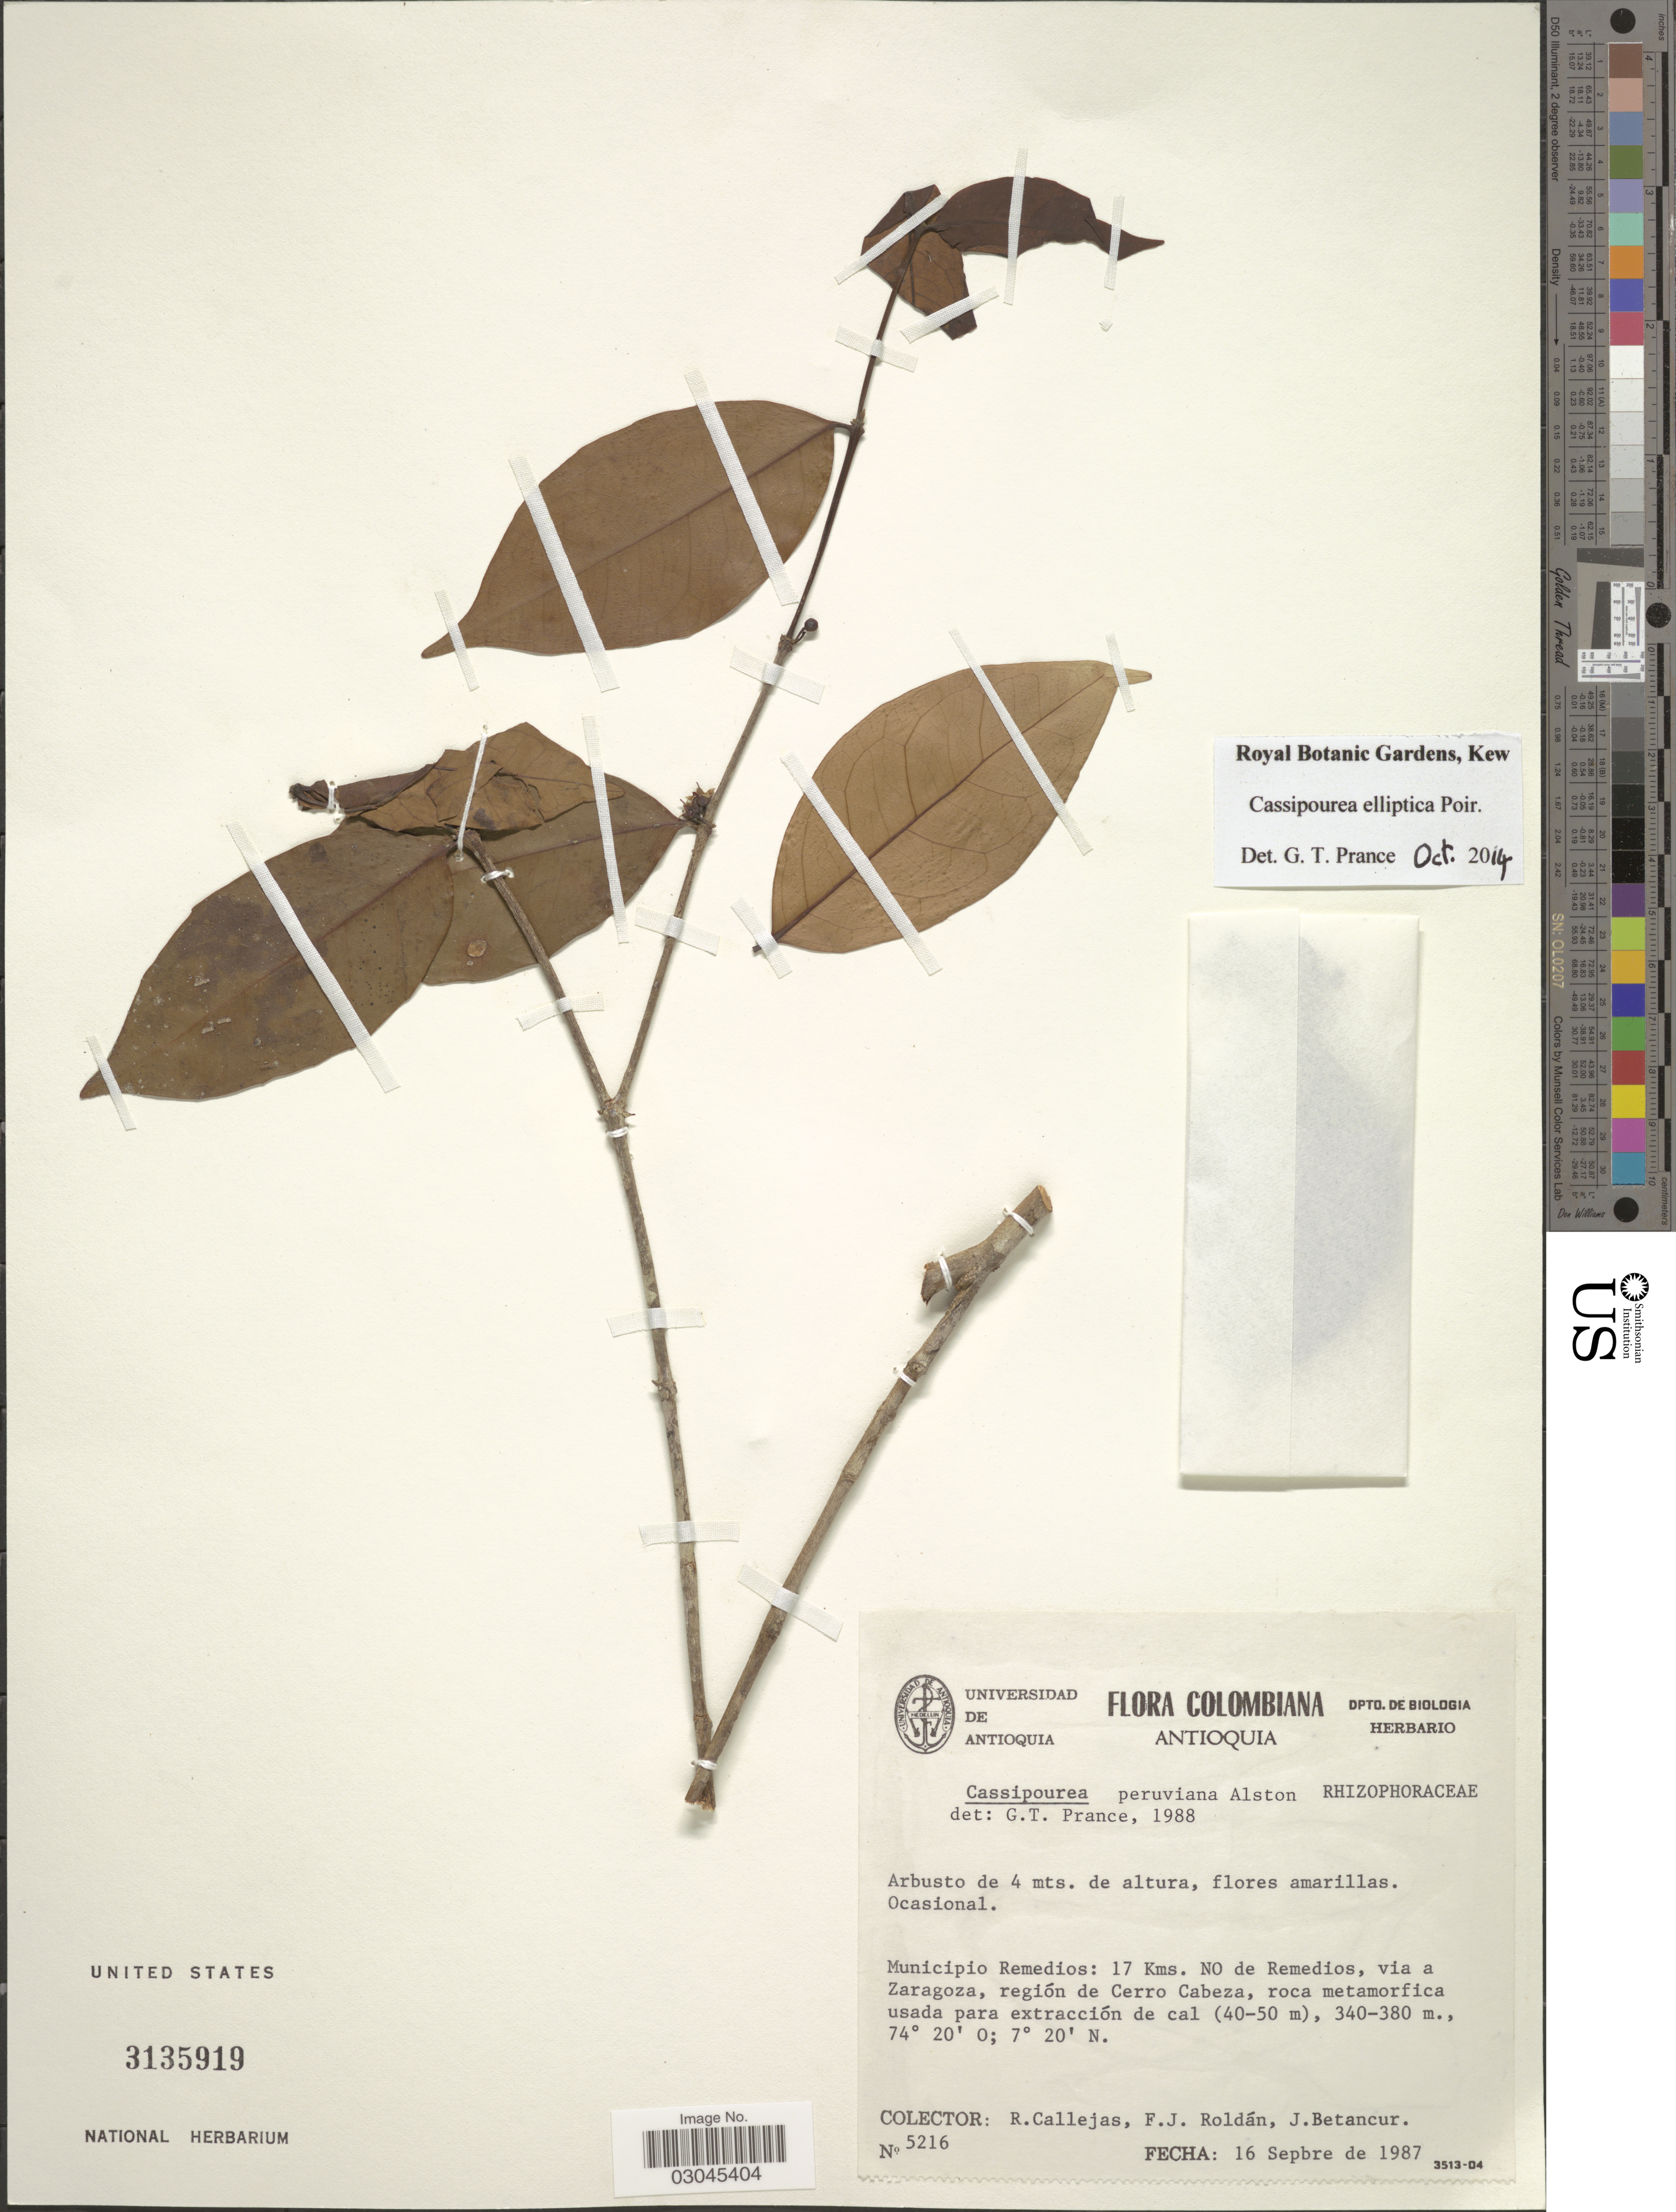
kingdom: Plantae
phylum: Tracheophyta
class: Magnoliopsida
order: Malpighiales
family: Rhizophoraceae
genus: Cassipourea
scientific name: Cassipourea elliptica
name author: (Sw.) Poir.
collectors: R. Callejas, F. J. Roldán & J. Betancur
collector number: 5216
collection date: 1987-09-16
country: Colombia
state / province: Antioquia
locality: Municipio Remedios: 17 Kms. NO de Remedios, via a Zaragoza, región de Cerro Cabeza.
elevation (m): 340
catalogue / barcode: US 3135919